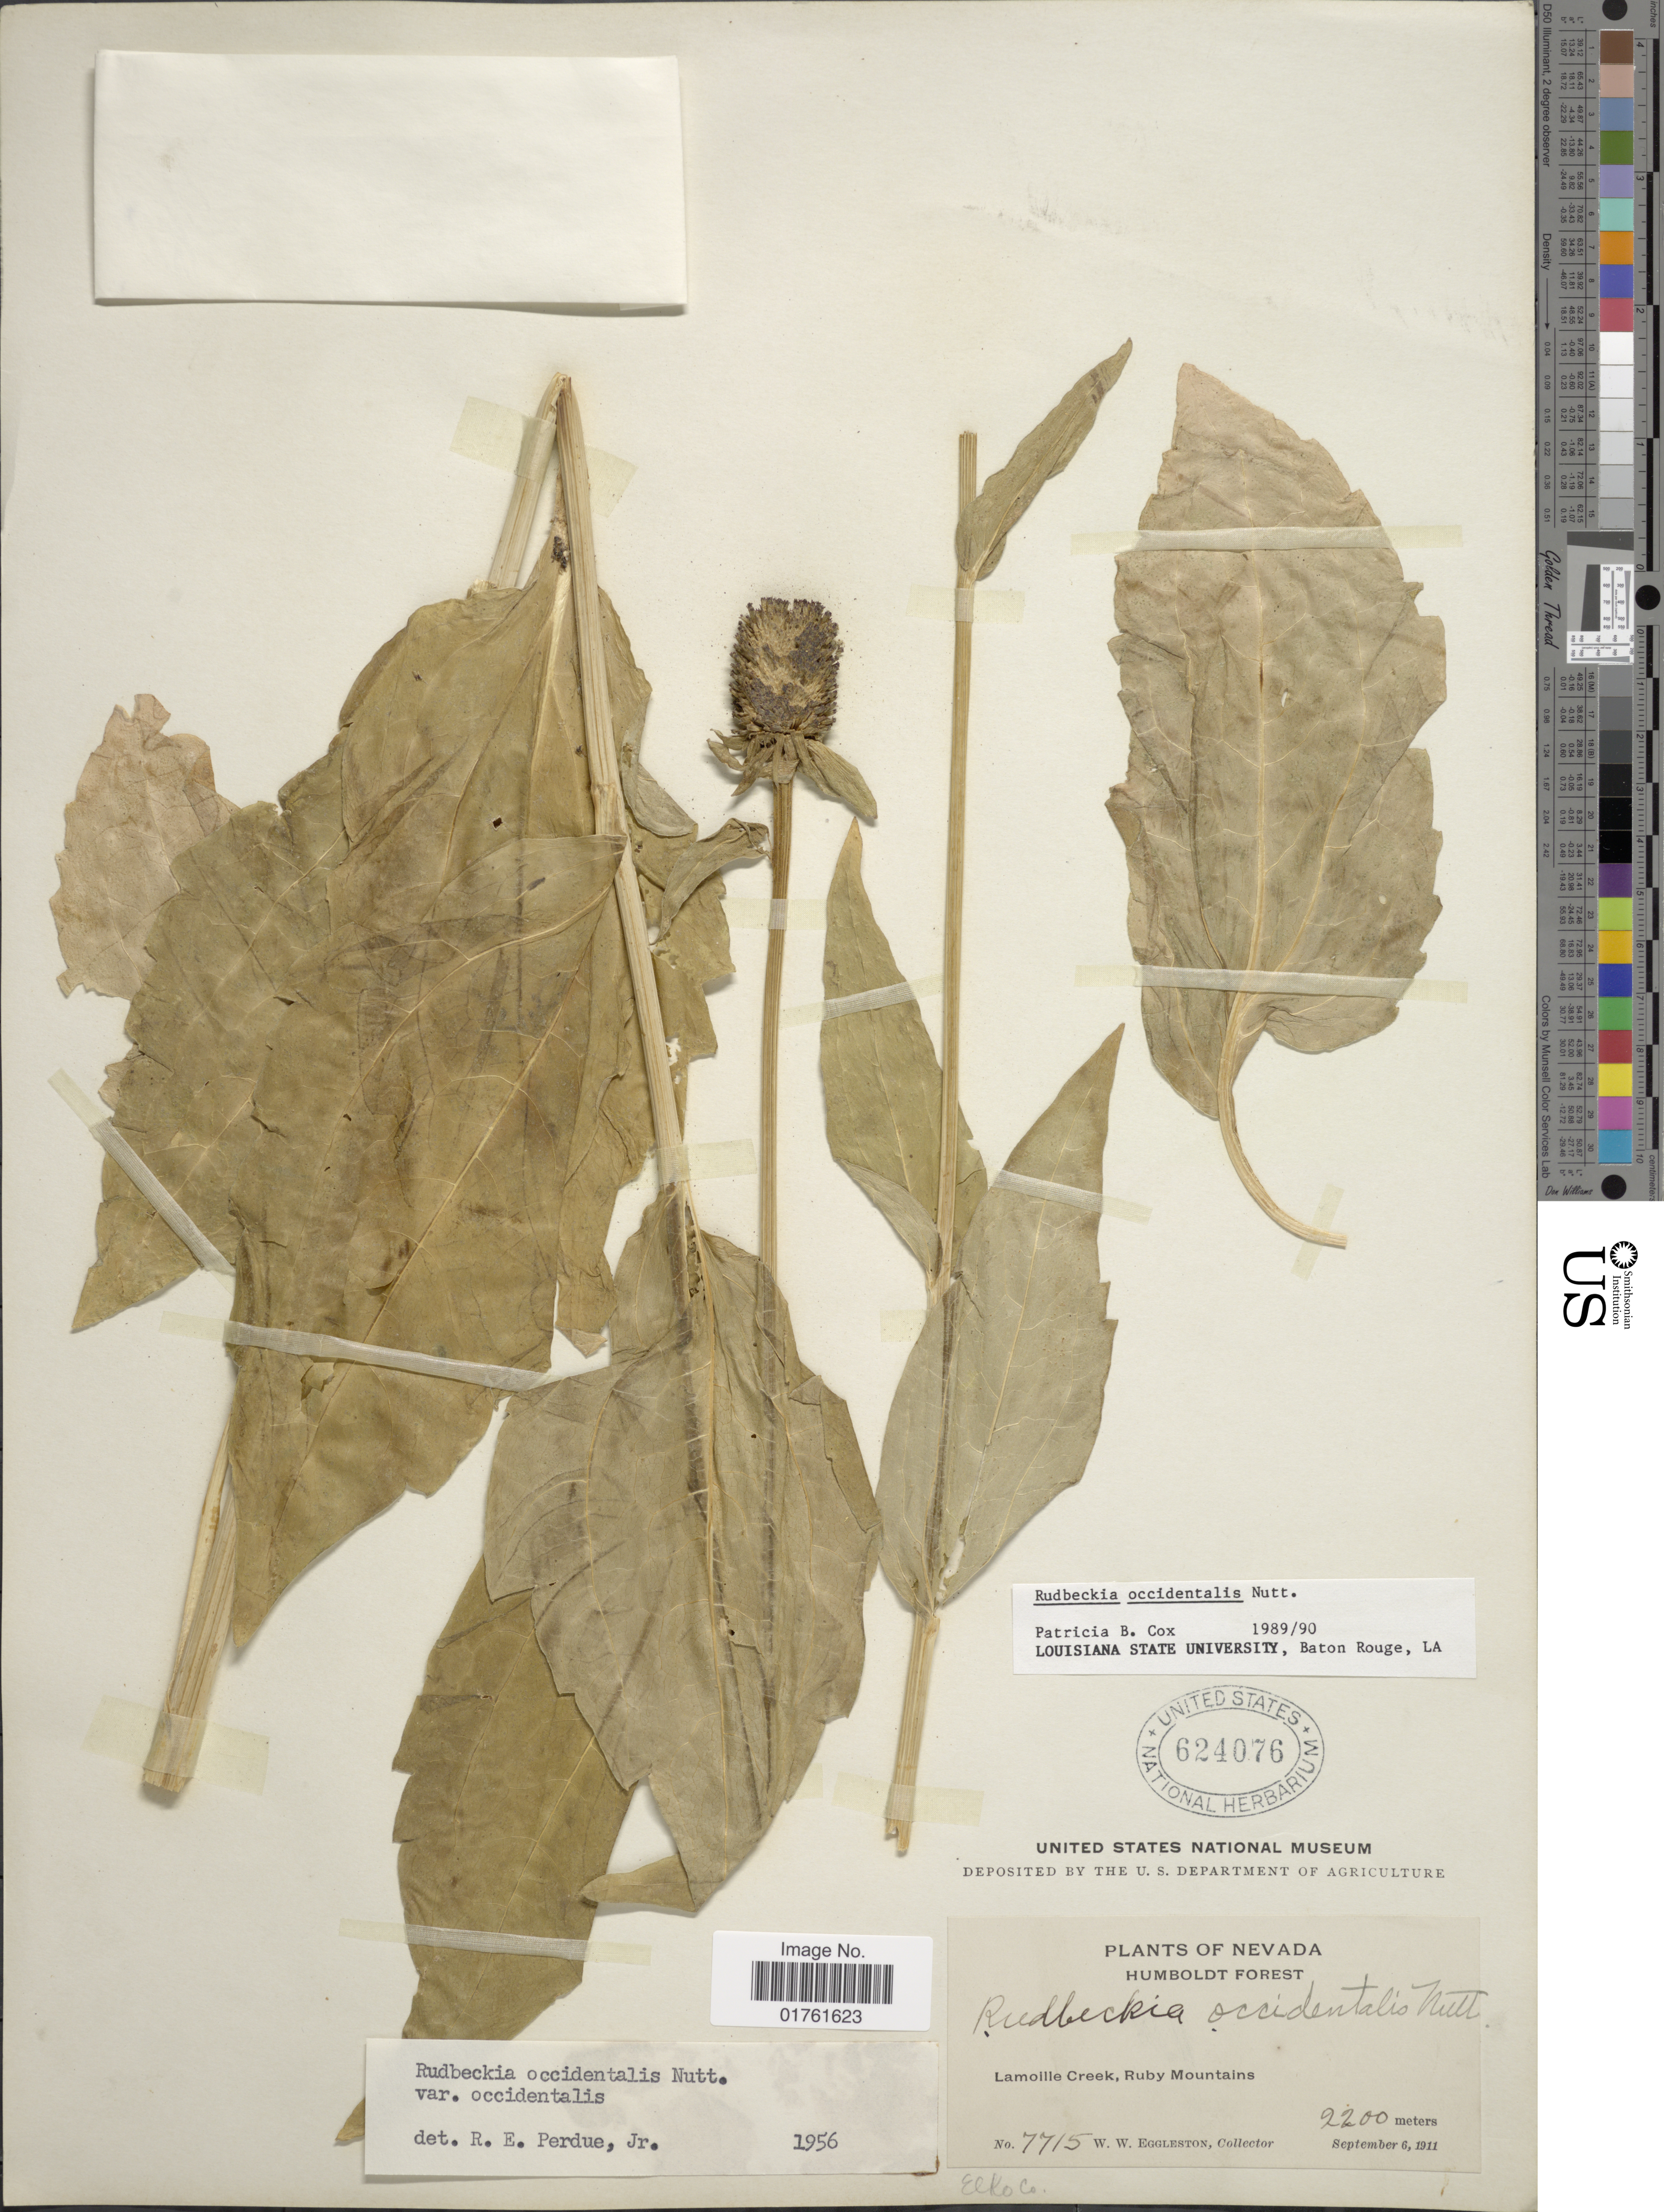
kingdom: Plantae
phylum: Tracheophyta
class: Magnoliopsida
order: Asterales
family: Asteraceae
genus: Rudbeckia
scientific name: Rudbeckia occidentalis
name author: Nutt.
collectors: W. W. Eggleston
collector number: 7715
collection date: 1911-09-06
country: United States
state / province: Nevada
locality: Humboldt Forest, Lamoille Creek, Ruby Mountains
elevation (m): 2200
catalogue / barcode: US 624076